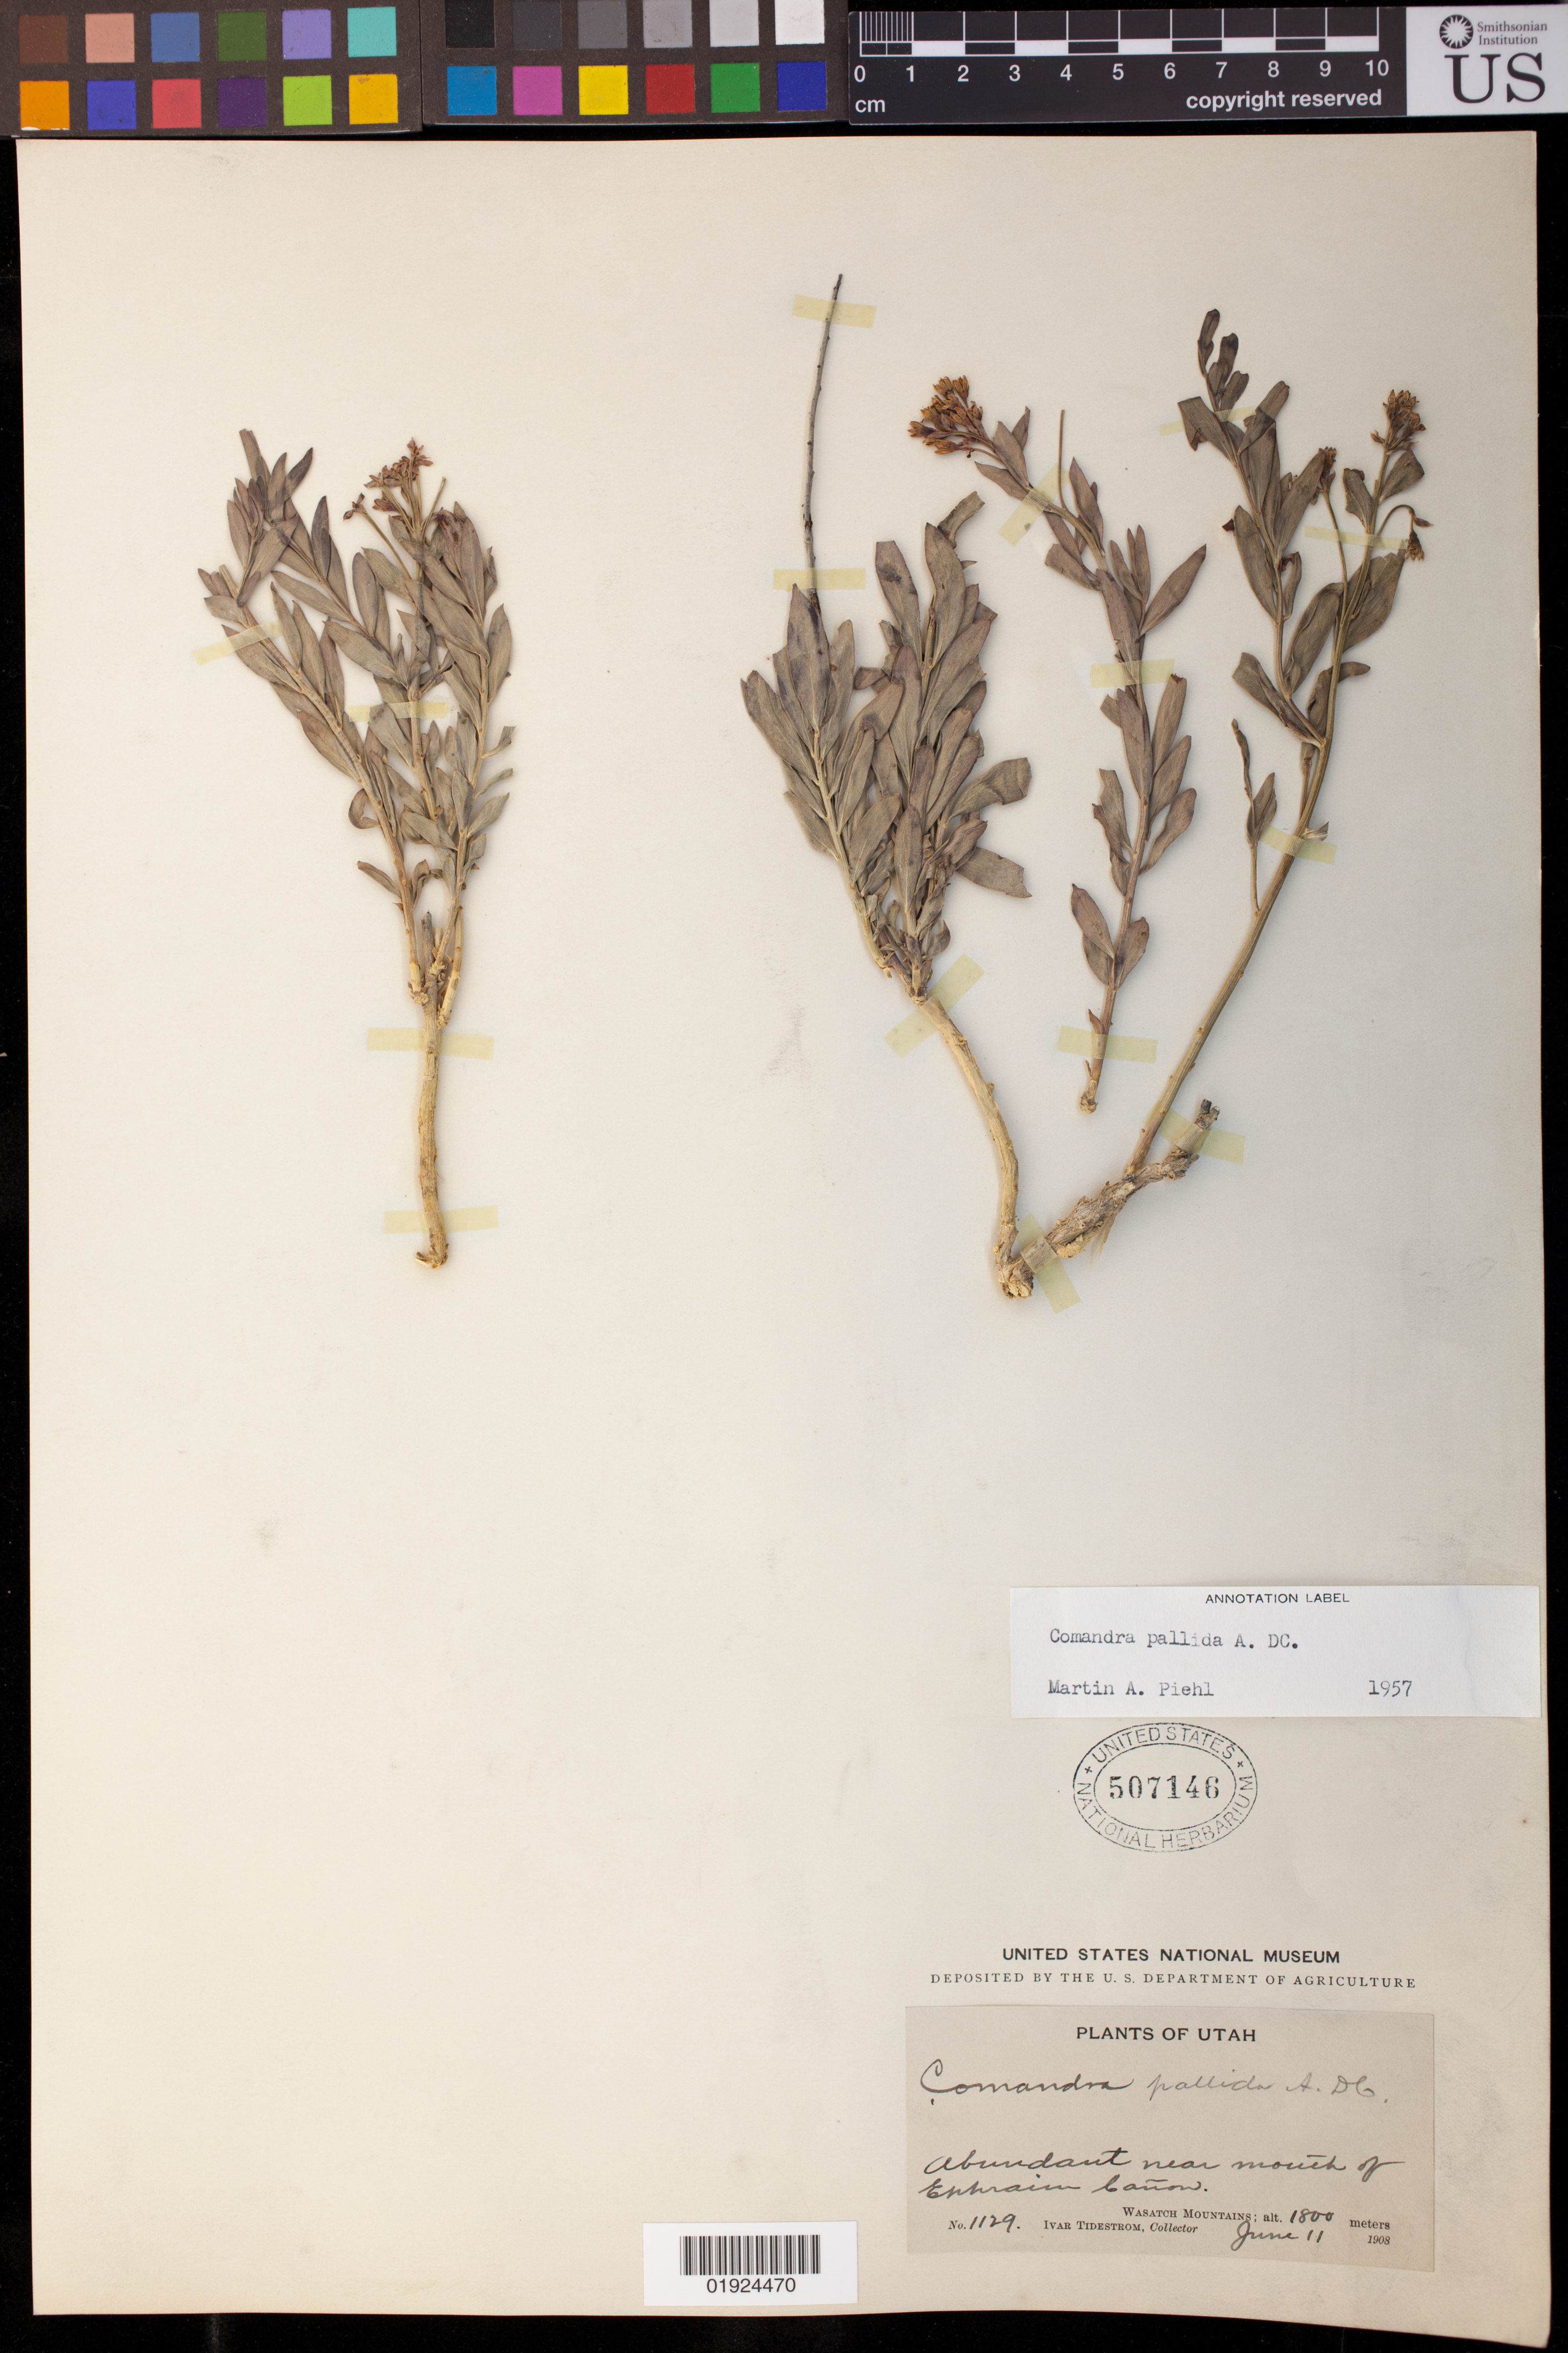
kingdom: Plantae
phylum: Tracheophyta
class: Magnoliopsida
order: Santalales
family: Comandraceae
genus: Comandra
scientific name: Comandra pallida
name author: A. DC.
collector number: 1129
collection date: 1908-06-11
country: United States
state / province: Utah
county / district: Sanpete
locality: Wasatch Mountains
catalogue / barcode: US 507146